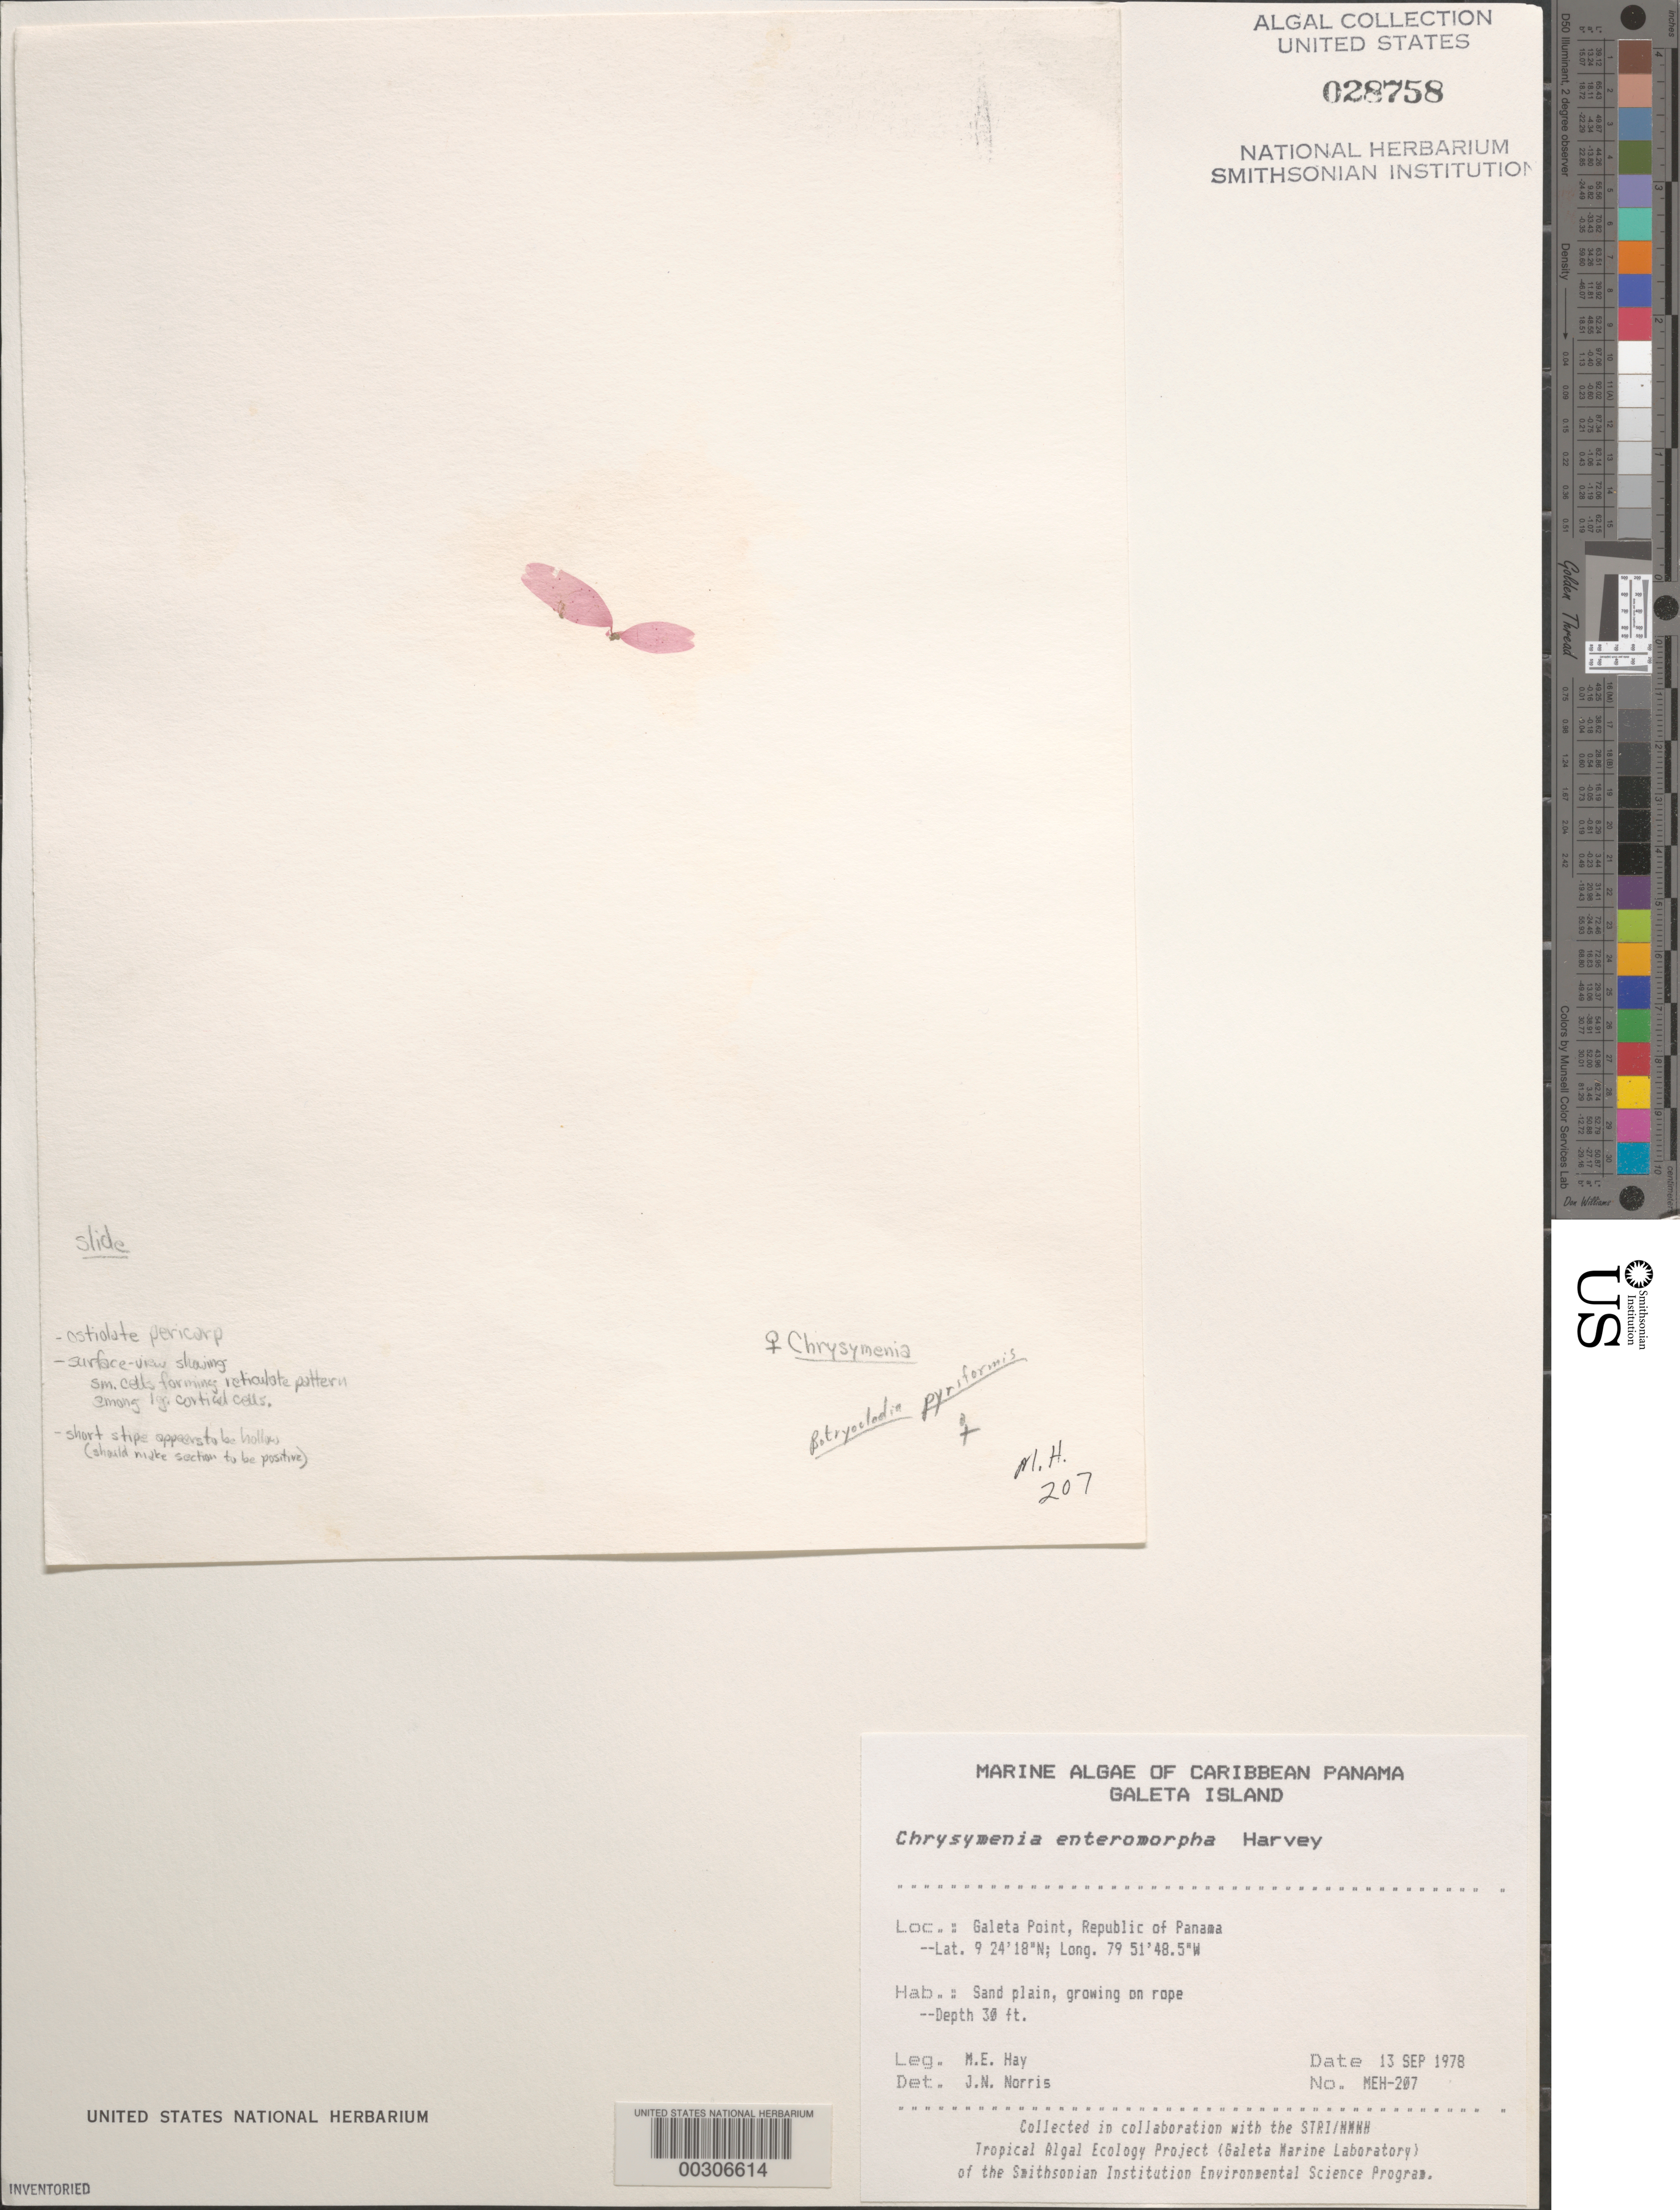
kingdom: Plantae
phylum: Rhodophyta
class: Florideophyceae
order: Rhodymeniales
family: Rhodymeniaceae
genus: Botryocladia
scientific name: Botryocladia enteromorpha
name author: (Harv.) W.E. Schmidt et al. in W.E. Schmidt et al.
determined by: Algae name updating Project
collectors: M. E. Hay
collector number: MEH-207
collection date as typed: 13 Sep 1978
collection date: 1978-09-13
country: Panama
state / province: Colón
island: Galeta Island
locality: Galeta Point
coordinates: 9 24' 18" N, 79 51' 48.5" W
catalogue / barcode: US 28758